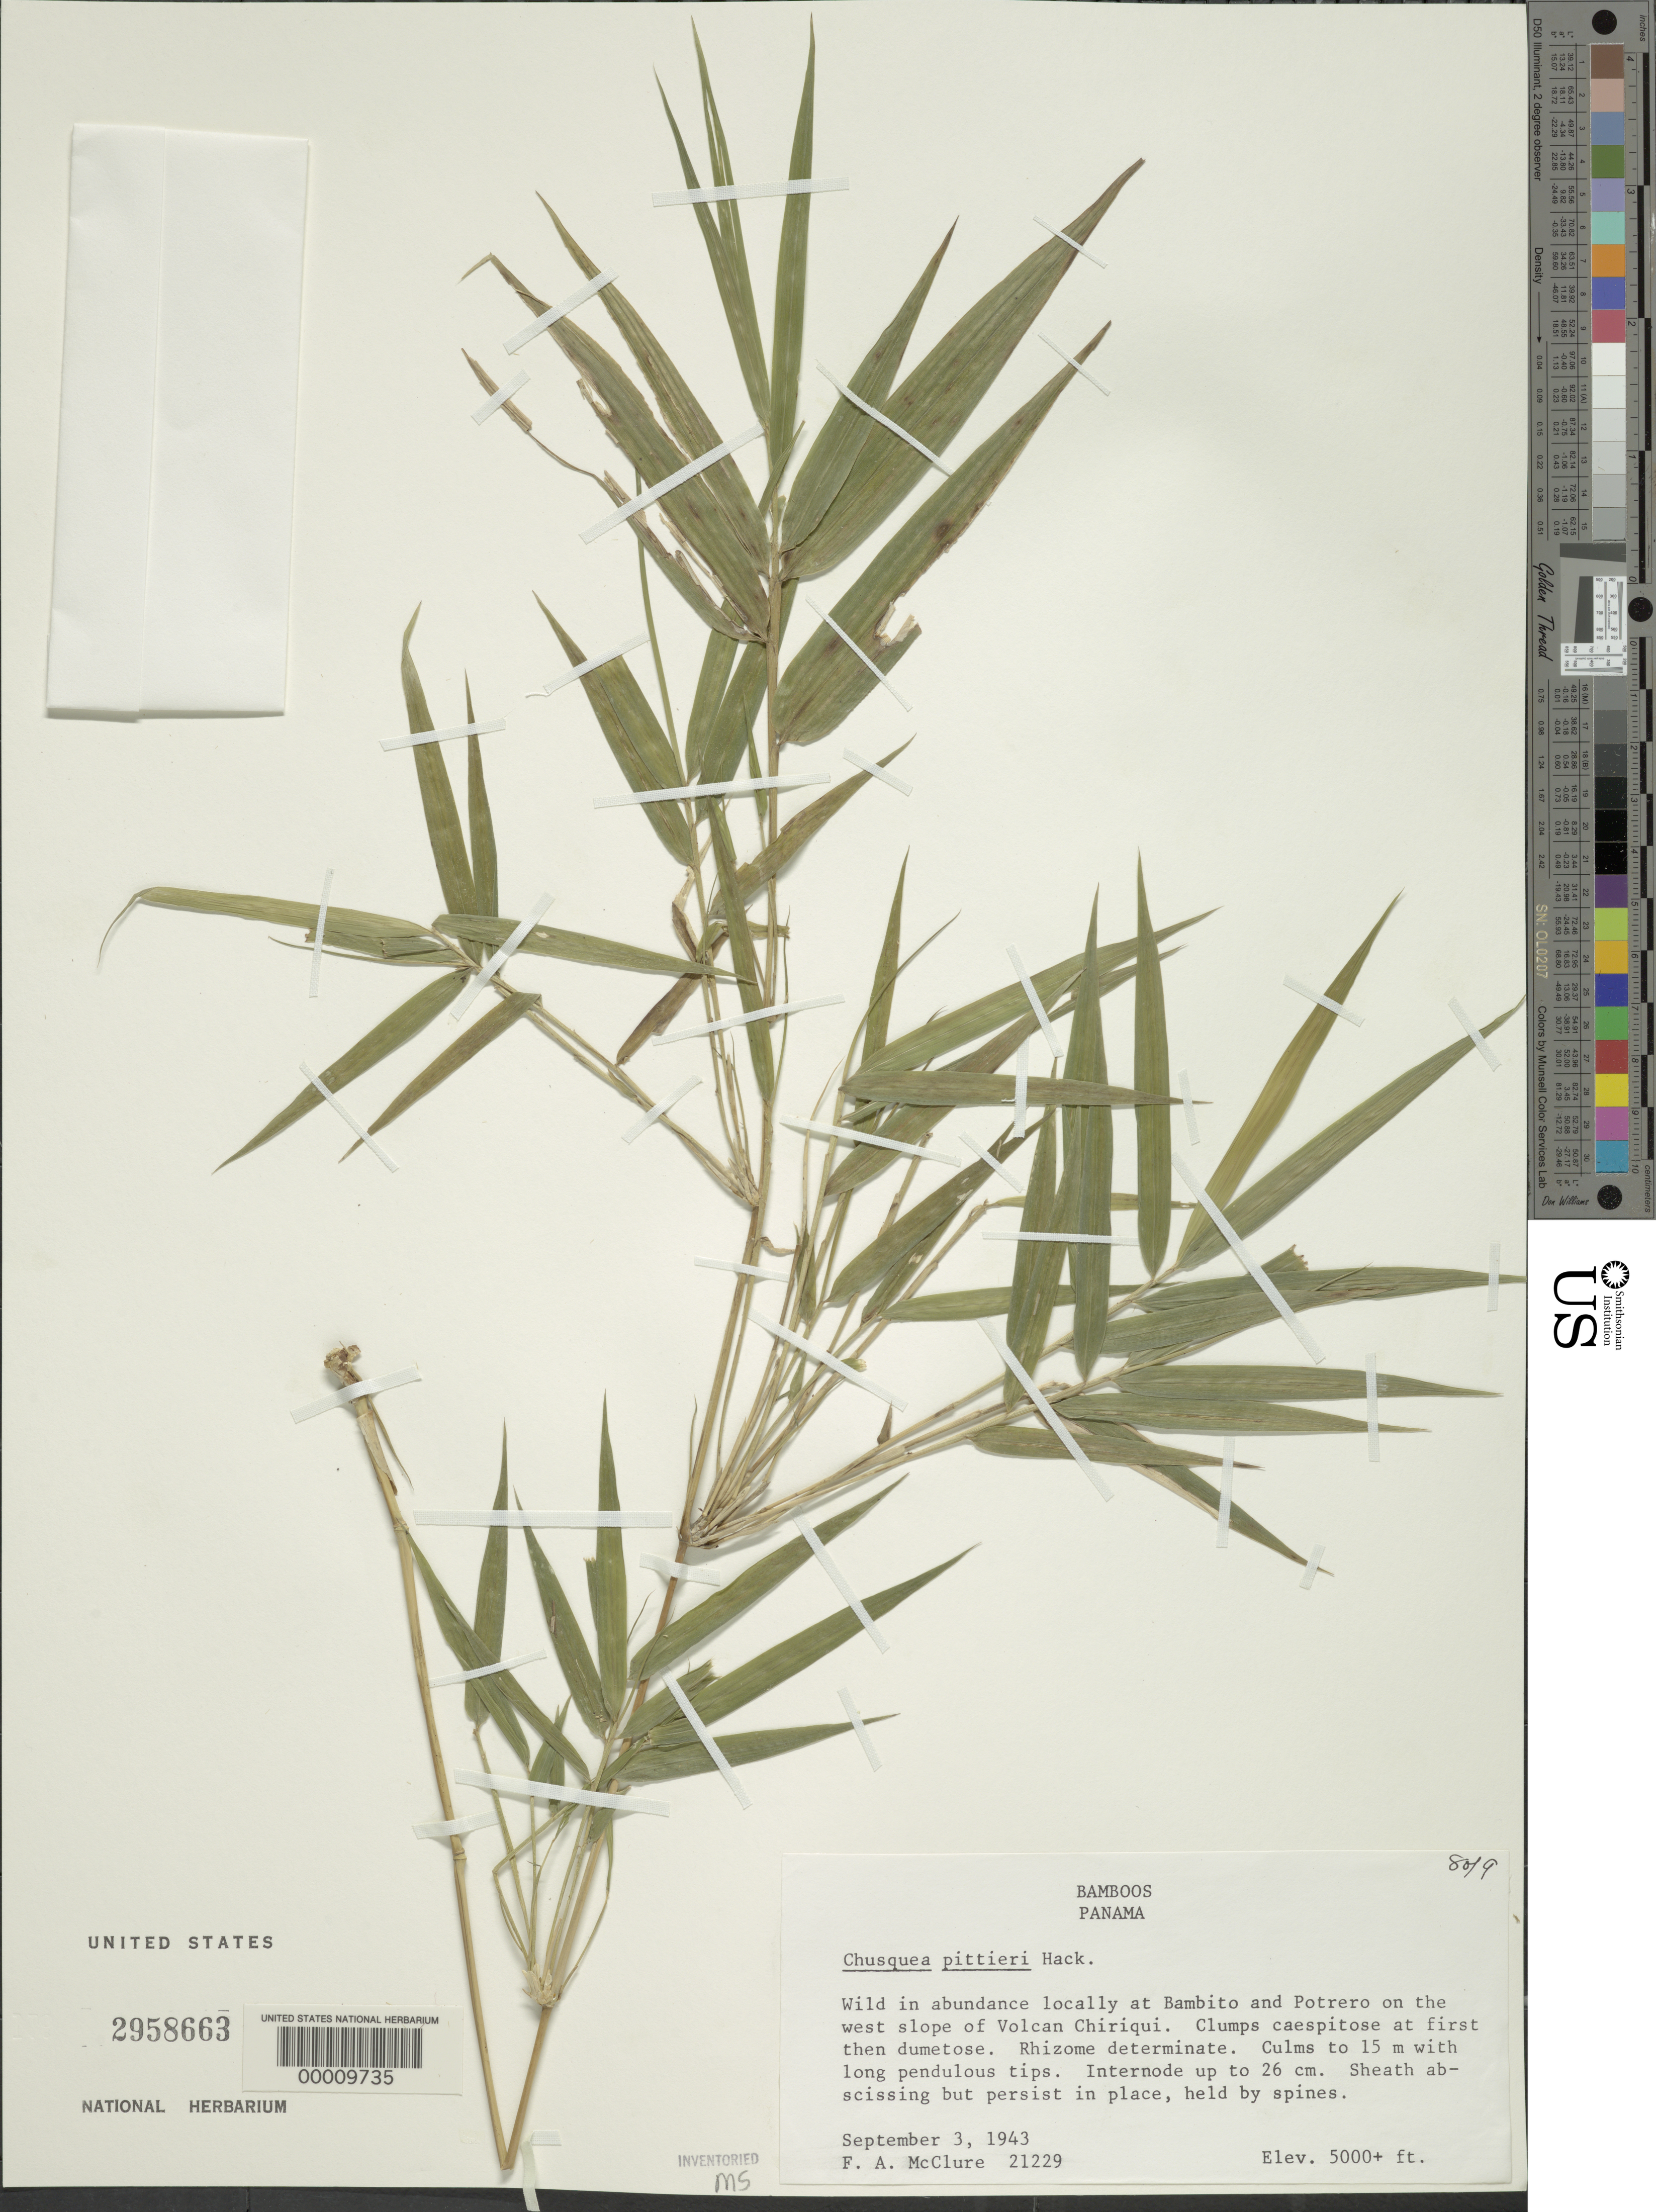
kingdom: Plantae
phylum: Tracheophyta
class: Liliopsida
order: Poales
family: Poaceae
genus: Chusquea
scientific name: Chusquea pittieri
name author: Hack.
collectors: F. A. McClure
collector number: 21229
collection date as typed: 03 Sep 1943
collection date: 1943-09-03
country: Panama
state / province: Chiriquí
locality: Bambito, Potrero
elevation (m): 1524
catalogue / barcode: US 2958663